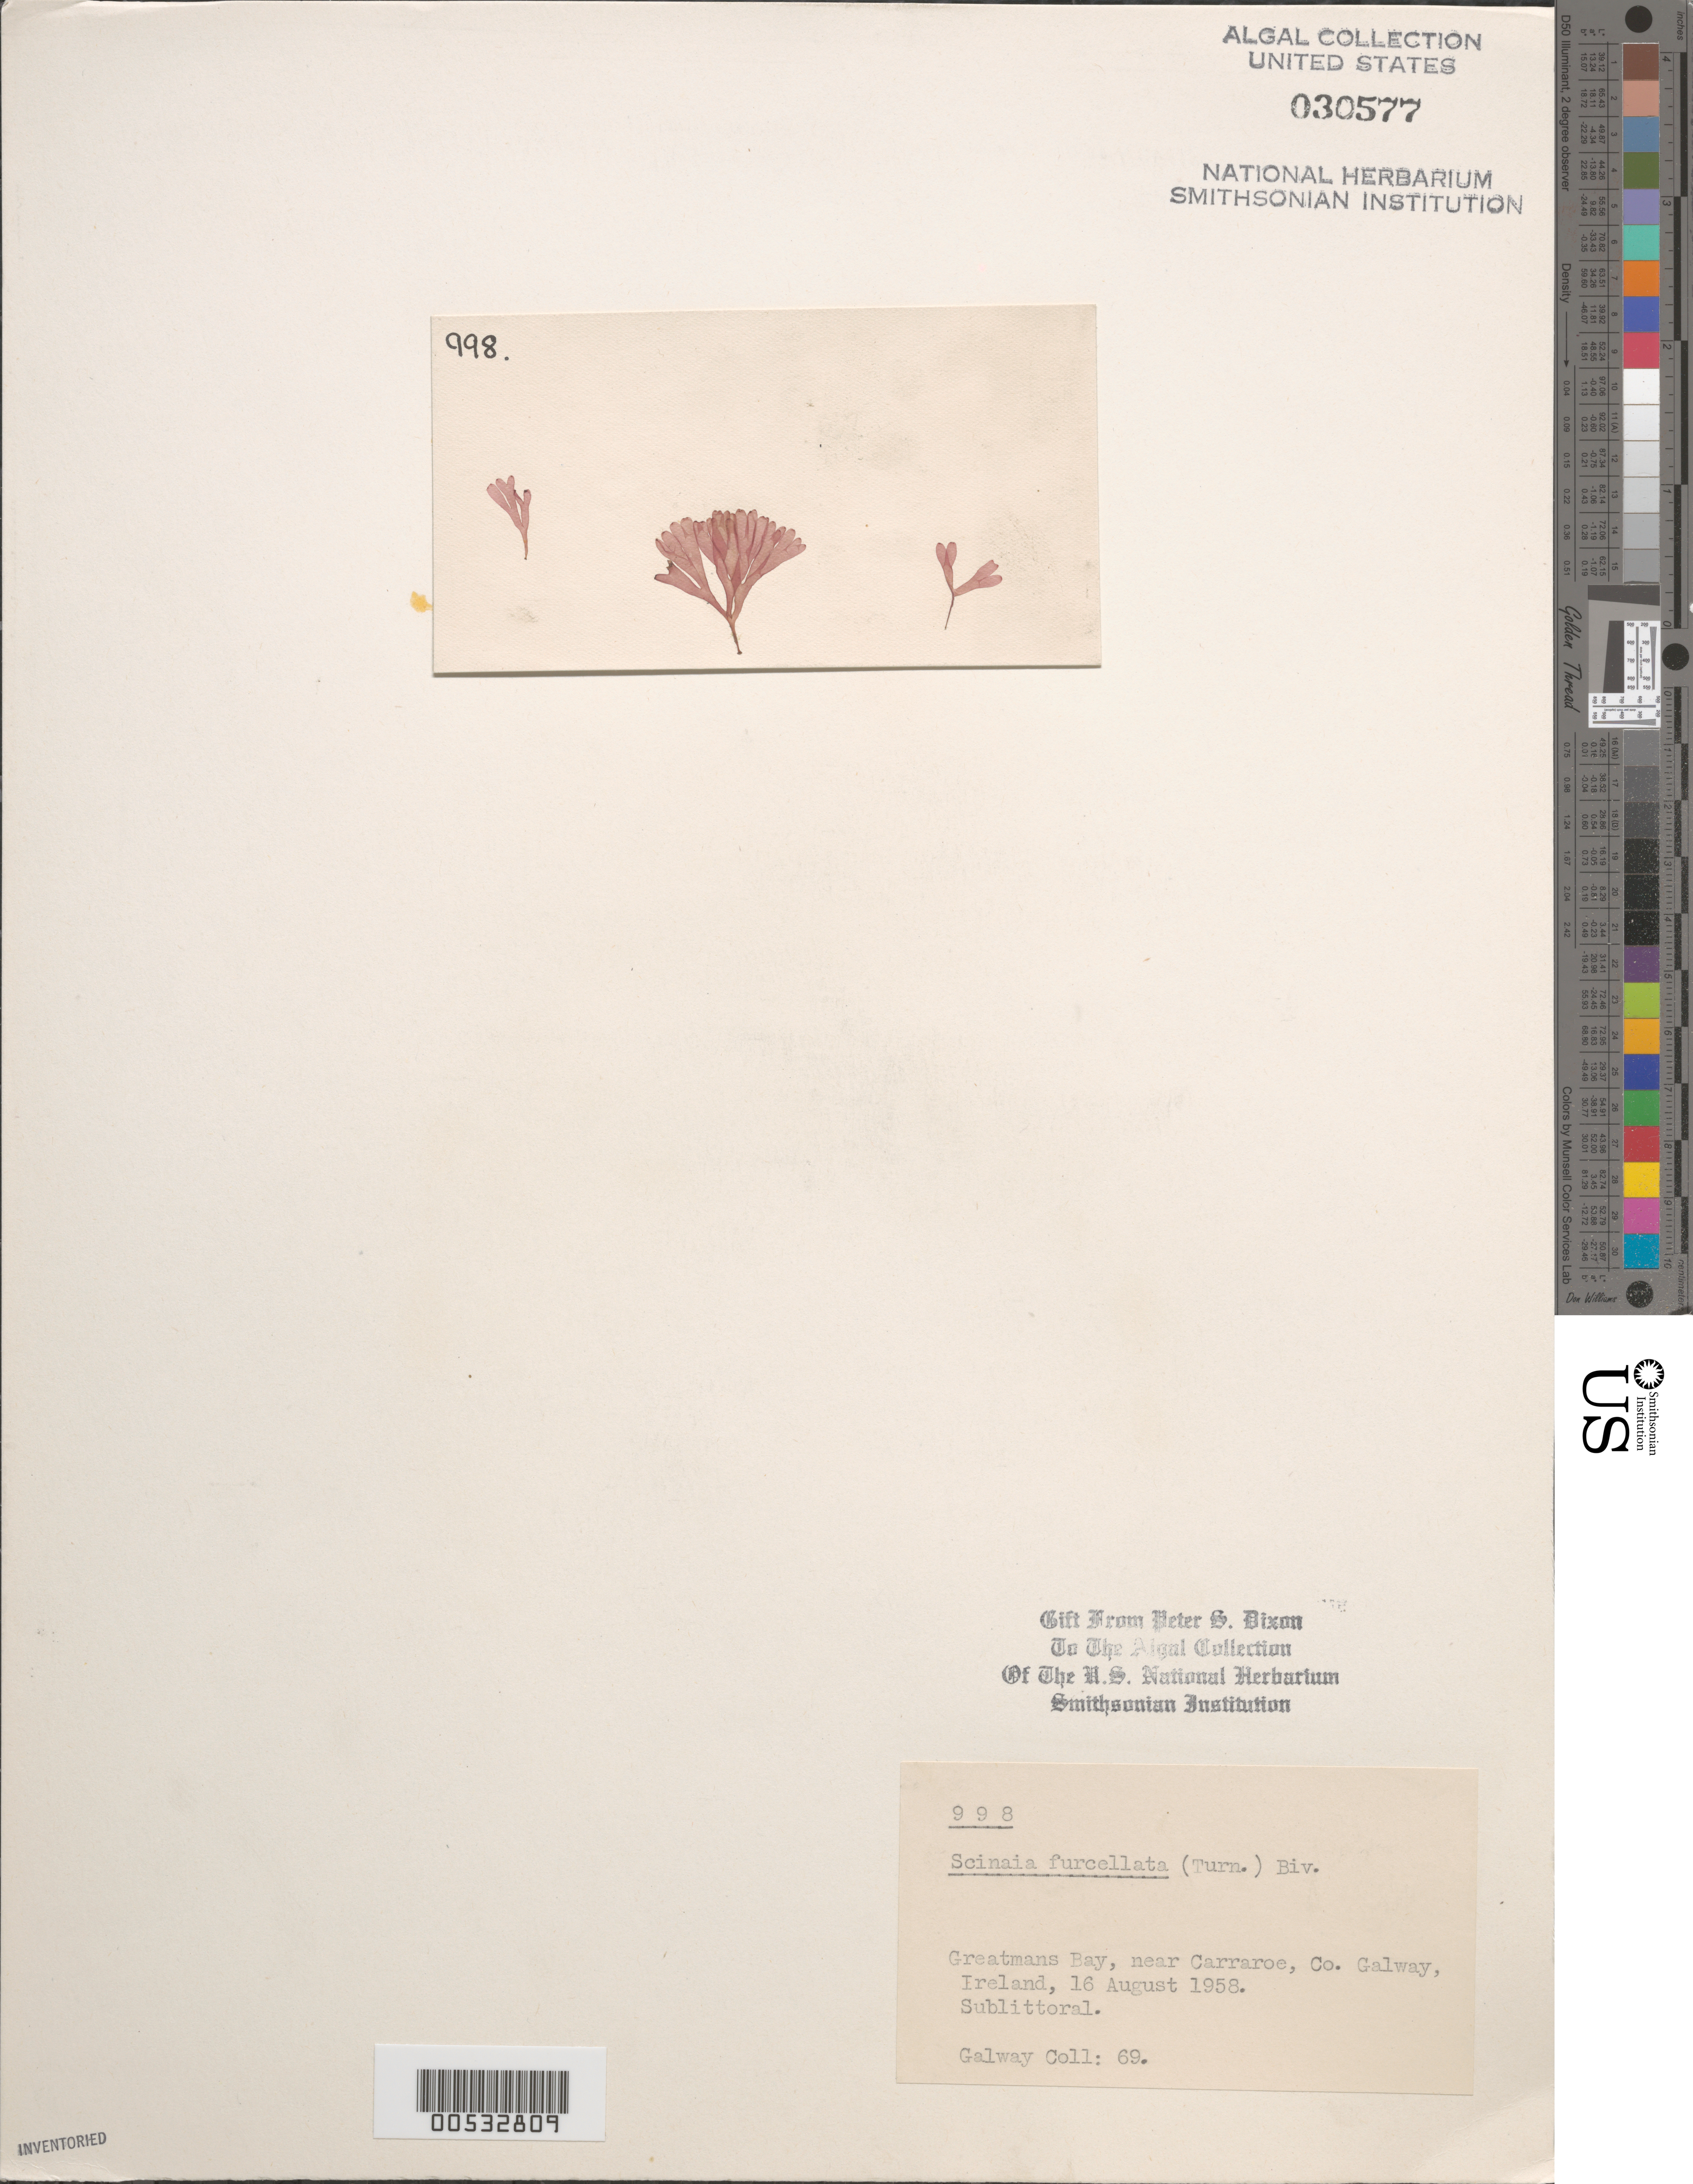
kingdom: Plantae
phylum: Rhodophyta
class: Florideophyceae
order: Nemaliales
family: Scinaiaceae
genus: Scinaia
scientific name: Scinaia furcellata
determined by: Dixon, P. S.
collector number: PSD 998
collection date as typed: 16 Aug 1958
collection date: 1958-08-16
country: Ireland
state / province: Connaught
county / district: Galway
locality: Greatman's Bay, near Carraroe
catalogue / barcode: US 30577